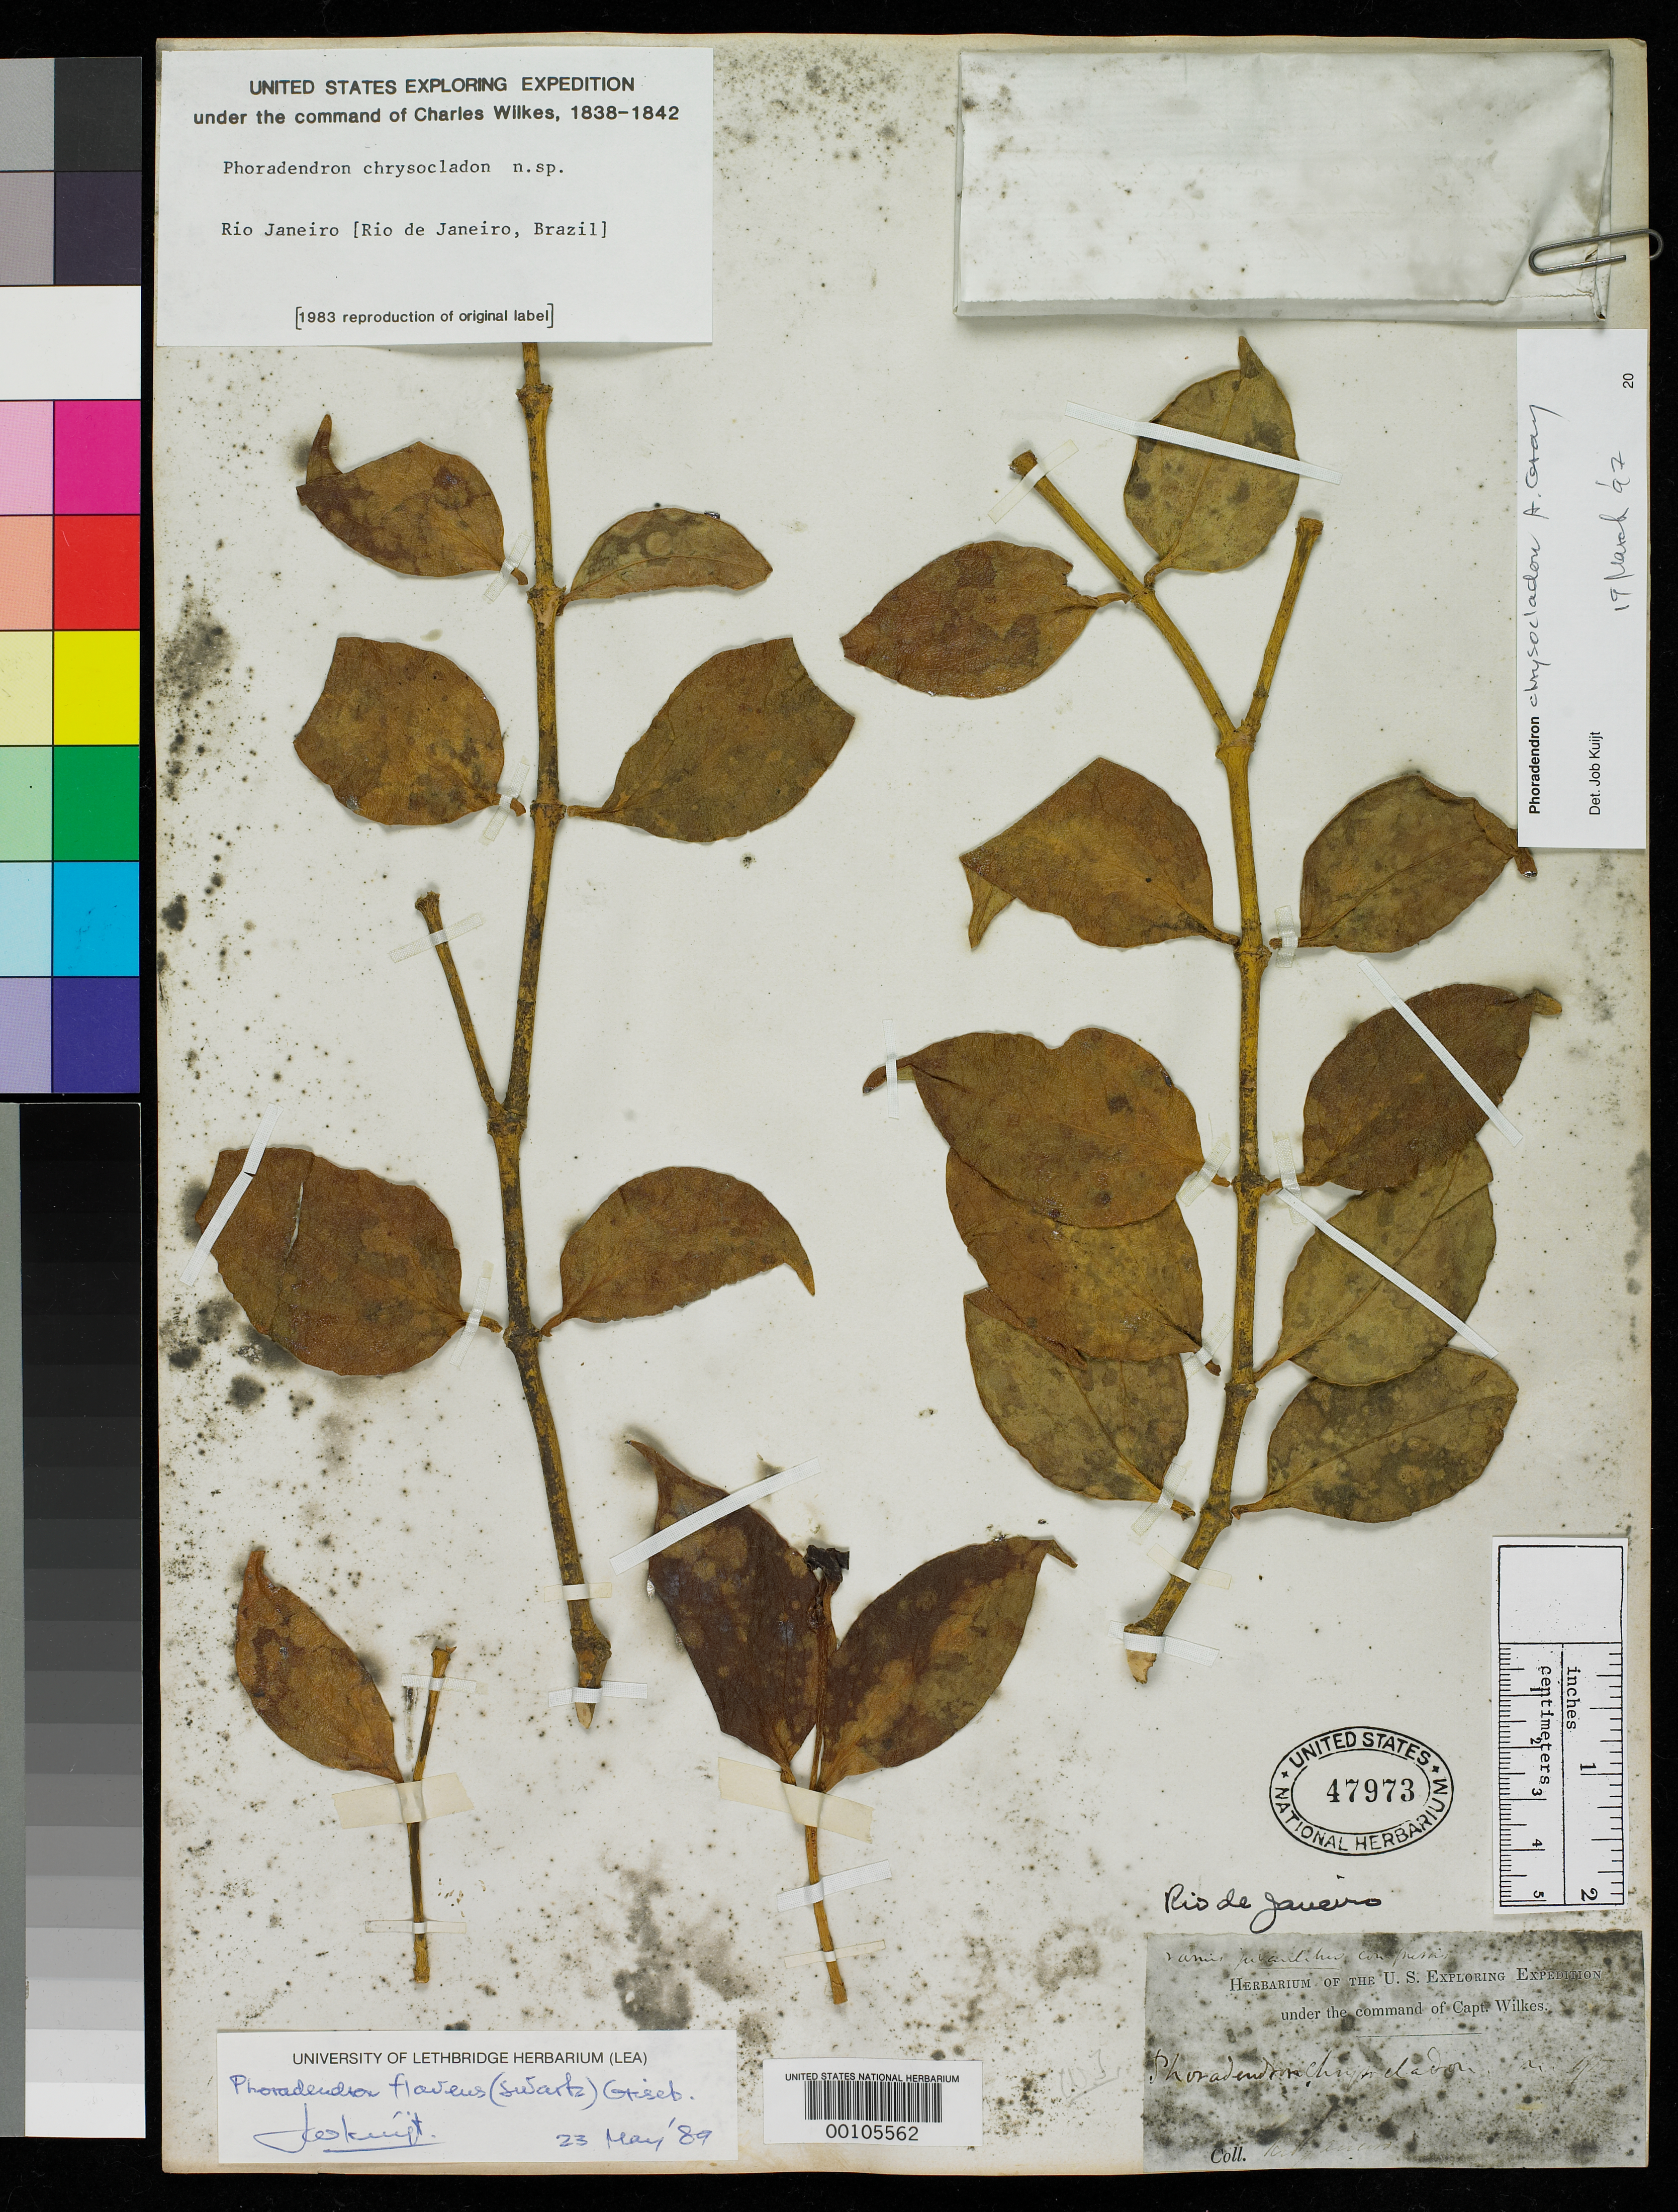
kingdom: Plantae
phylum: Tracheophyta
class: Magnoliopsida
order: Santalales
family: Viscaceae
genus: Phoradendron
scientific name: Phoradendron chrysocladon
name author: A. Gray in Wilkes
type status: Holotype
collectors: Wilkes Explor. Exped.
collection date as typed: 1838 to -- --- 1842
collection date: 1838/1842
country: Brazil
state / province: Rio de Janeiro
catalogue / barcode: US 47973